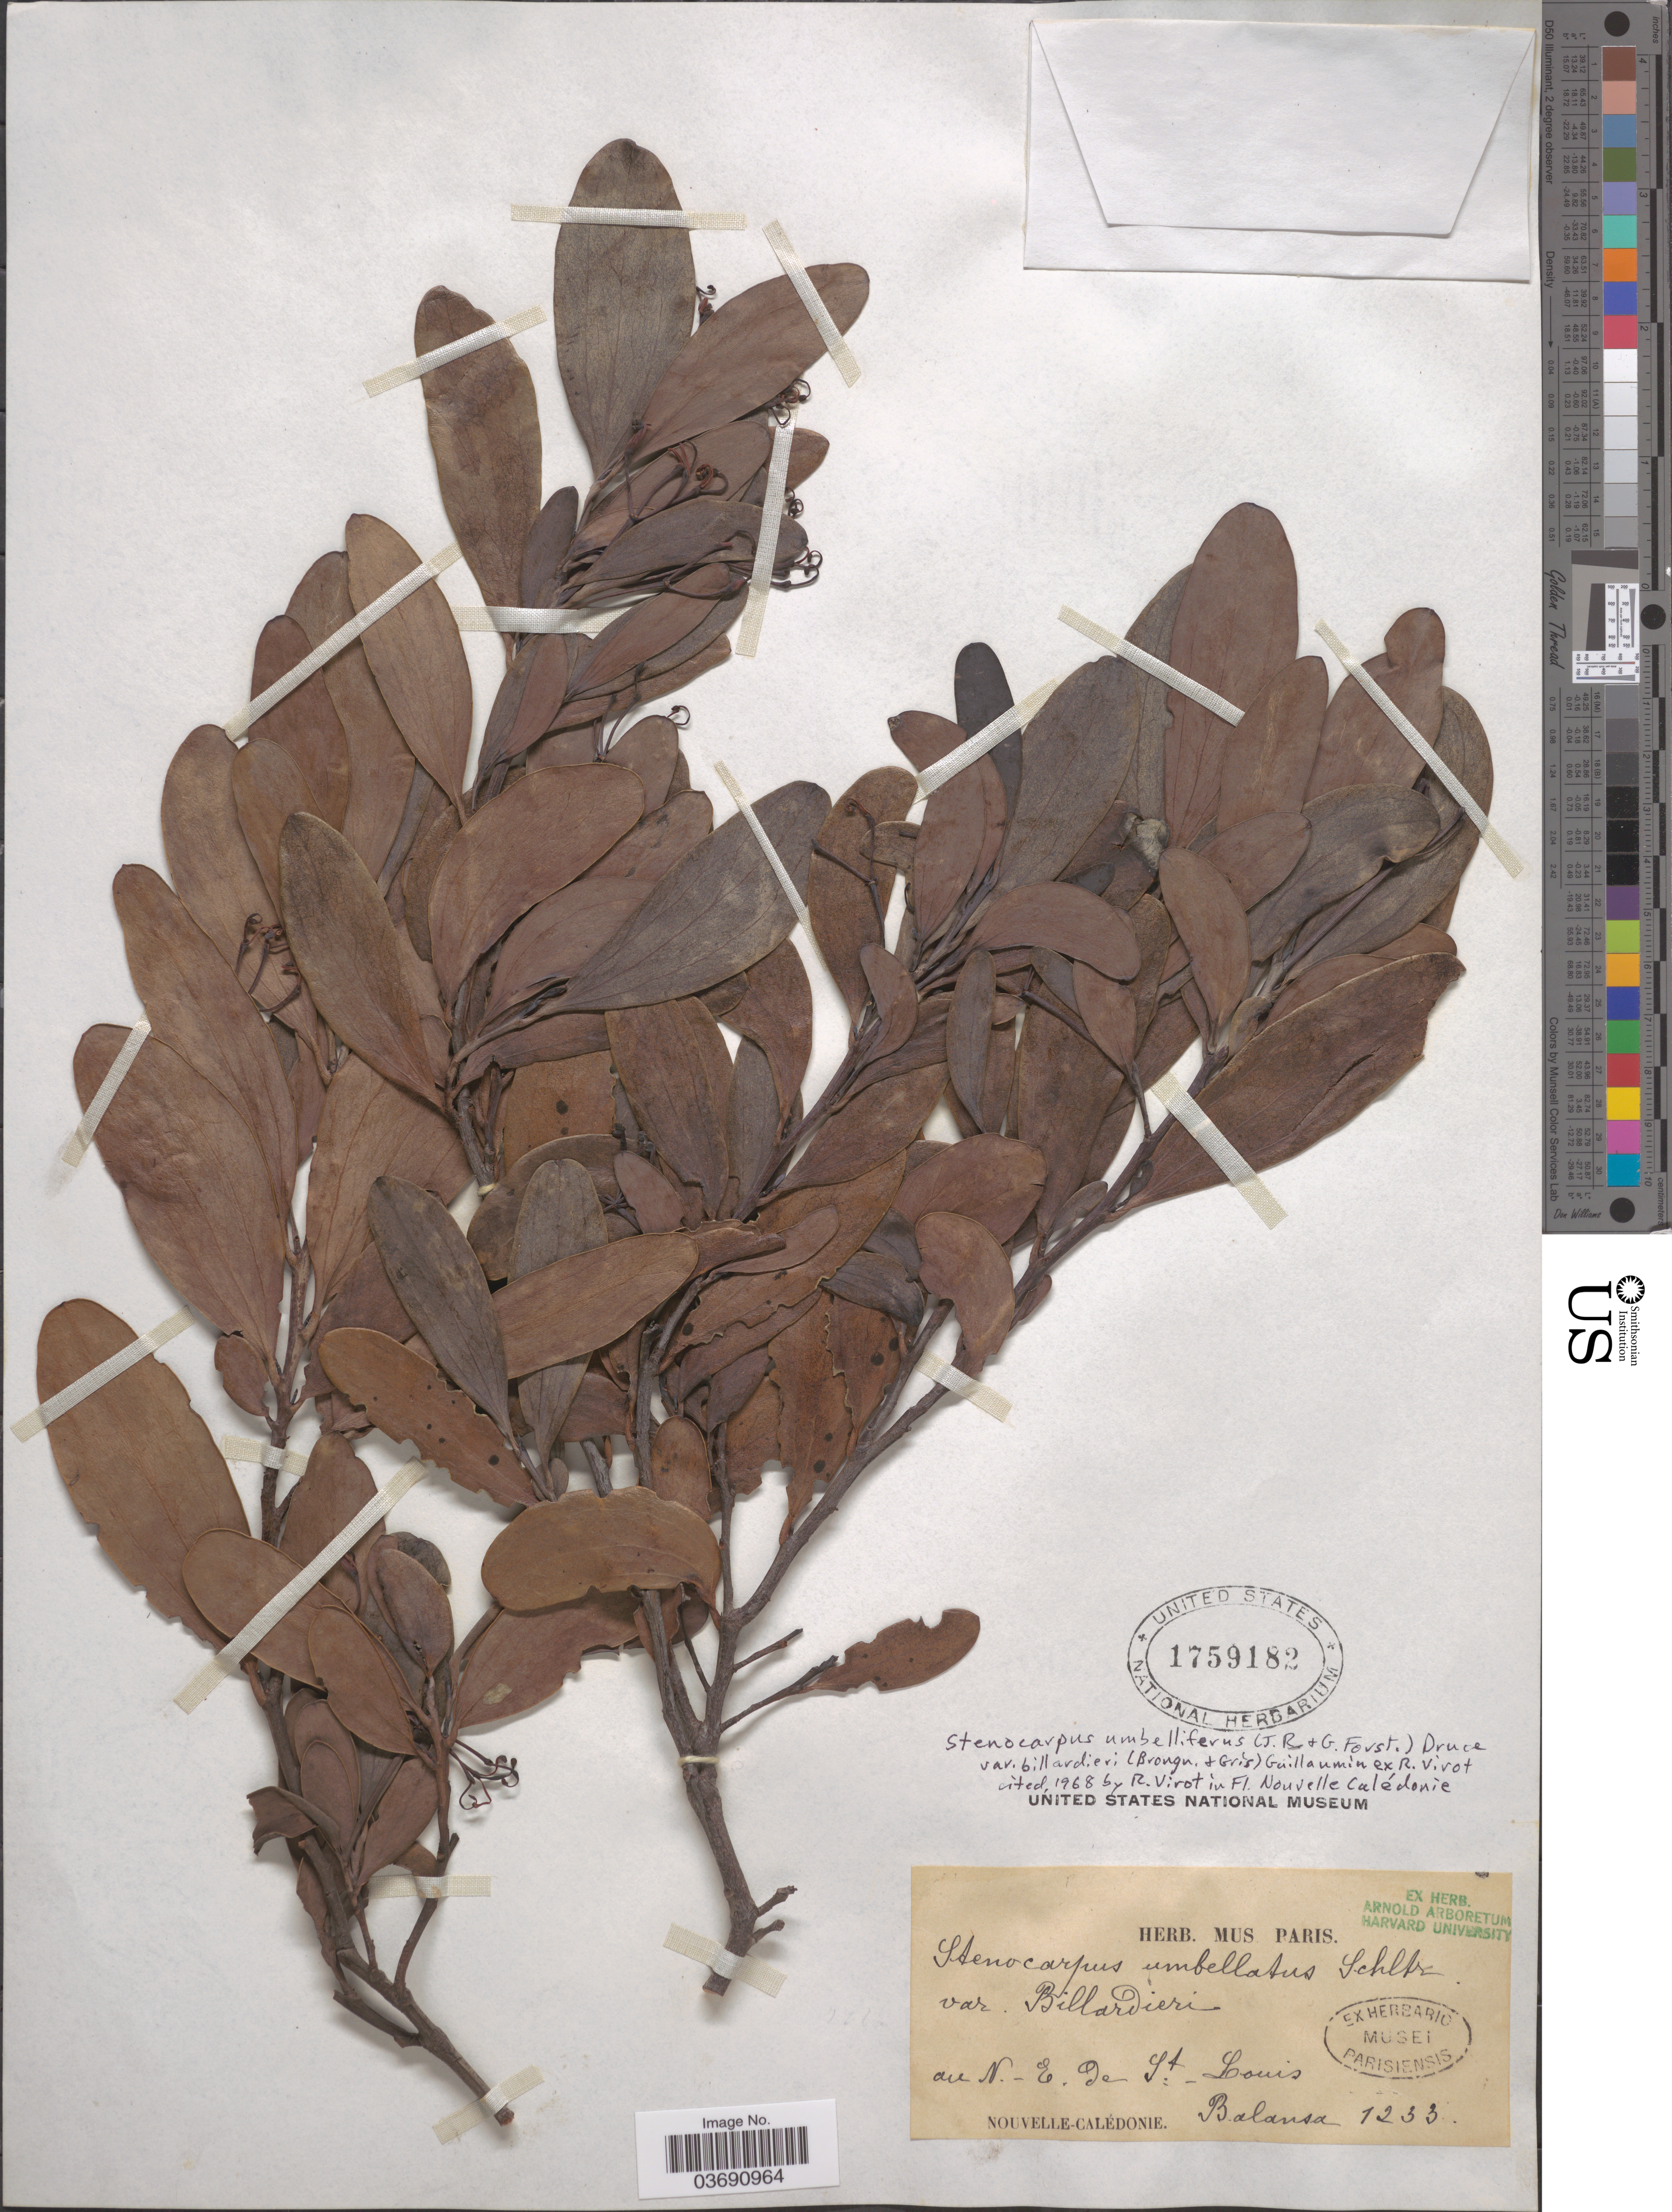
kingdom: Plantae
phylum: Tracheophyta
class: Magnoliopsida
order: Proteales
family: Proteaceae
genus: Stenocarpus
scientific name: Stenocarpus umbellifer var. billardieri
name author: (Brongn. & Gris) Guillaumin ex R. Virot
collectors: -. Balansa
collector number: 1233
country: New Caledonia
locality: Au N.-E. de St.-Louis. Nouvelle-Calédonie.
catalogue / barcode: US 1759182